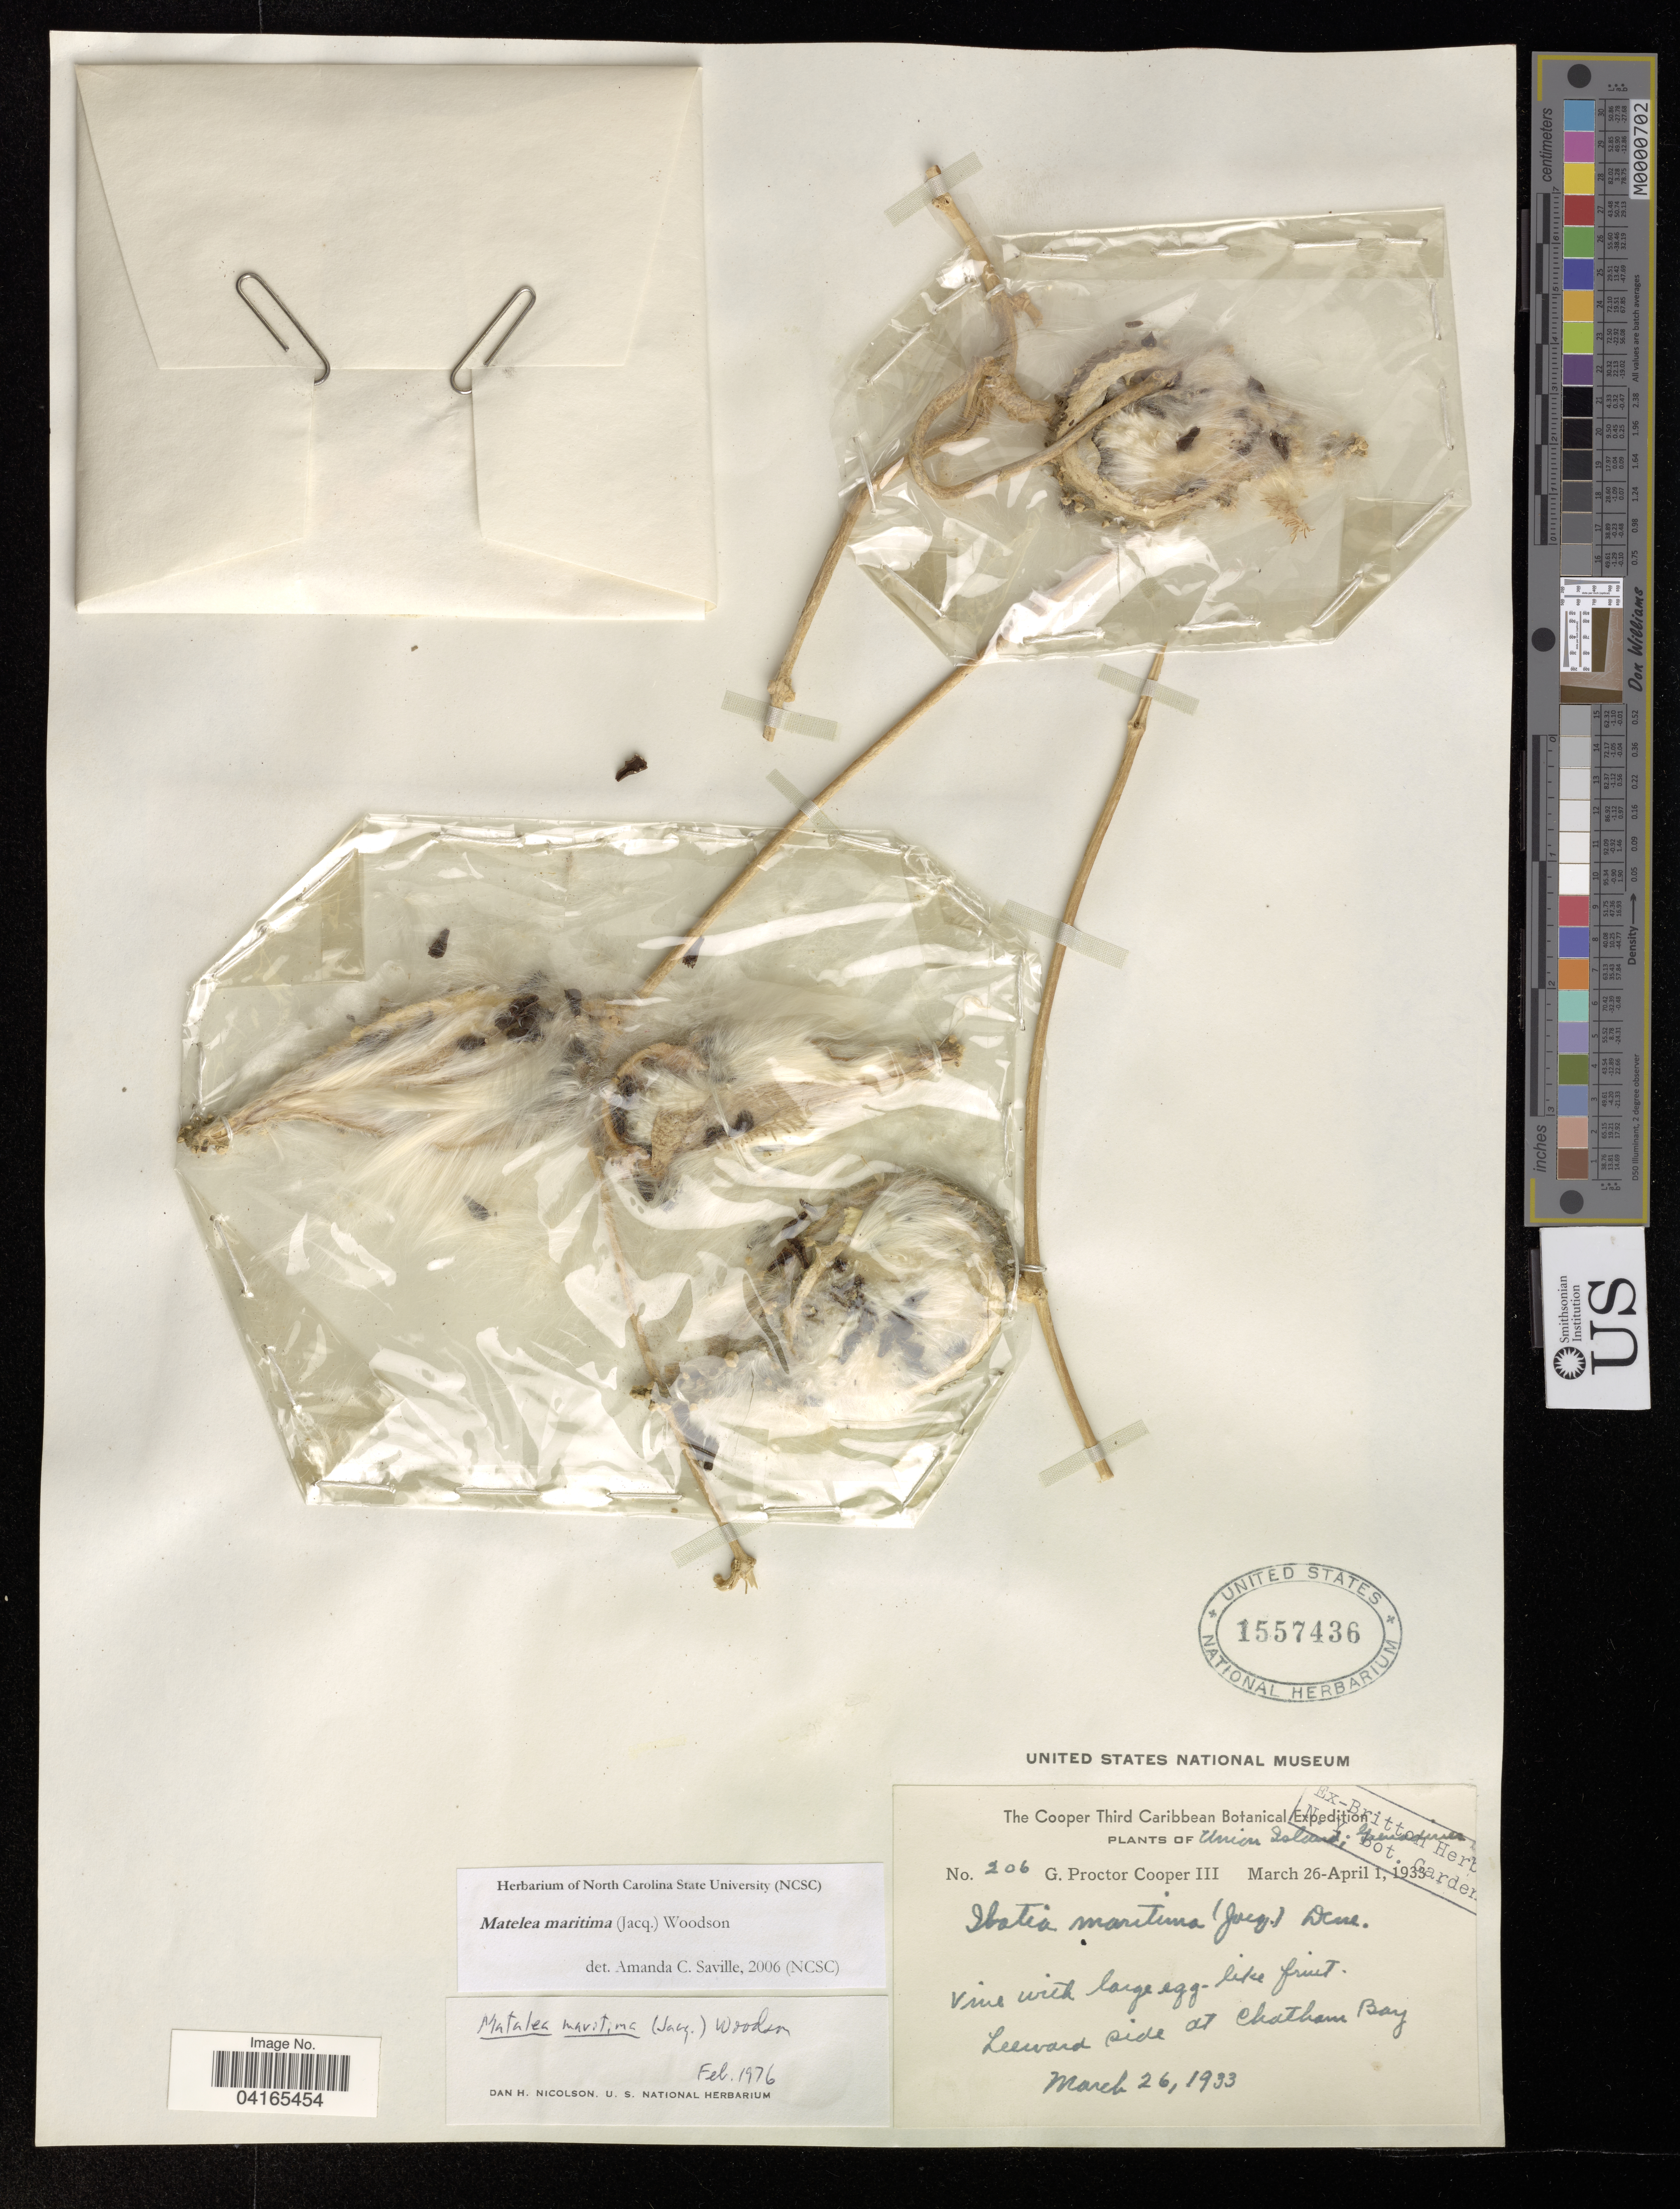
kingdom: Plantae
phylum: Tracheophyta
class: Magnoliopsida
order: Gentianales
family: Apocynaceae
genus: Matelea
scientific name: Matelea maritima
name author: (Jacq.) Woodson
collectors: L. Proctor Cooper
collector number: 206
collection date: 1933-03-26/1933-04-11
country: El Salvador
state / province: La Union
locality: Zeeward side at Chatham Bay.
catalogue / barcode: US 1557436